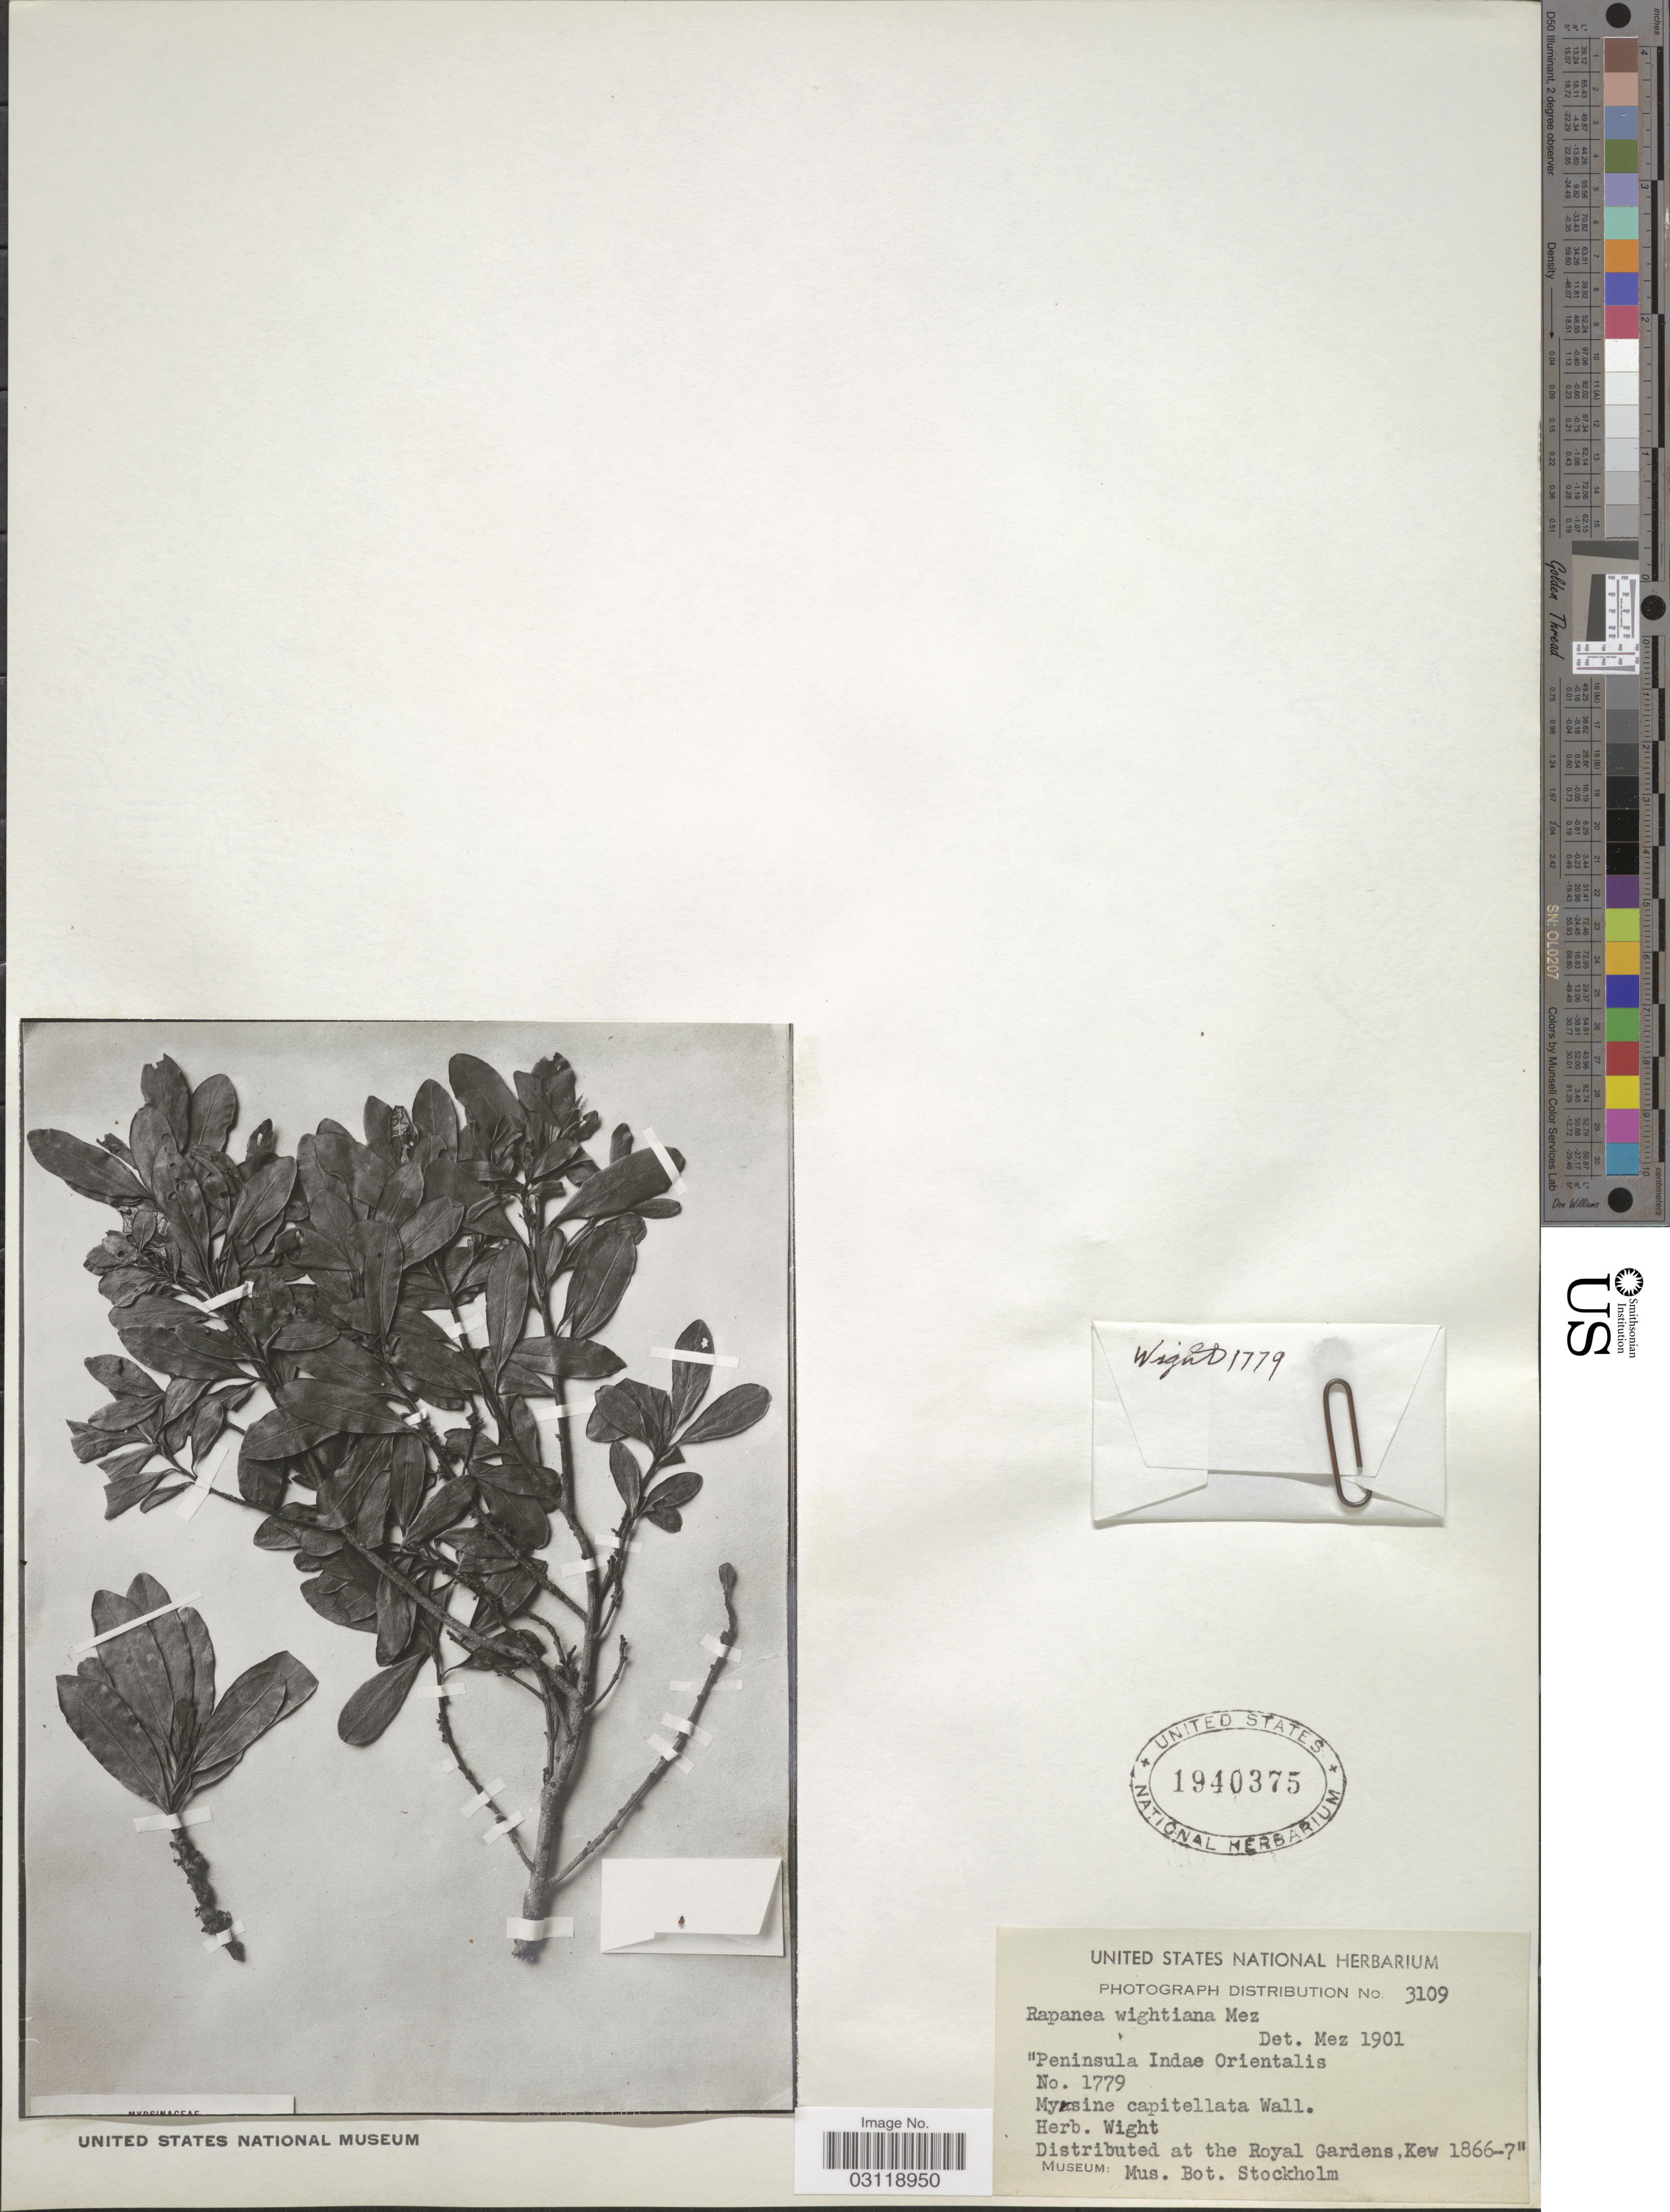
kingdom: Plantae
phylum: Tracheophyta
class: Magnoliopsida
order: Ericales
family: Primulaceae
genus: Rapanea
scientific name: Rapanea wightiana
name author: (Wall. ex A. DC.) Mez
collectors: ex Herb. Wight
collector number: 1779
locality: Peninsula Indae Orientalis.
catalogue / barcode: US 1940375